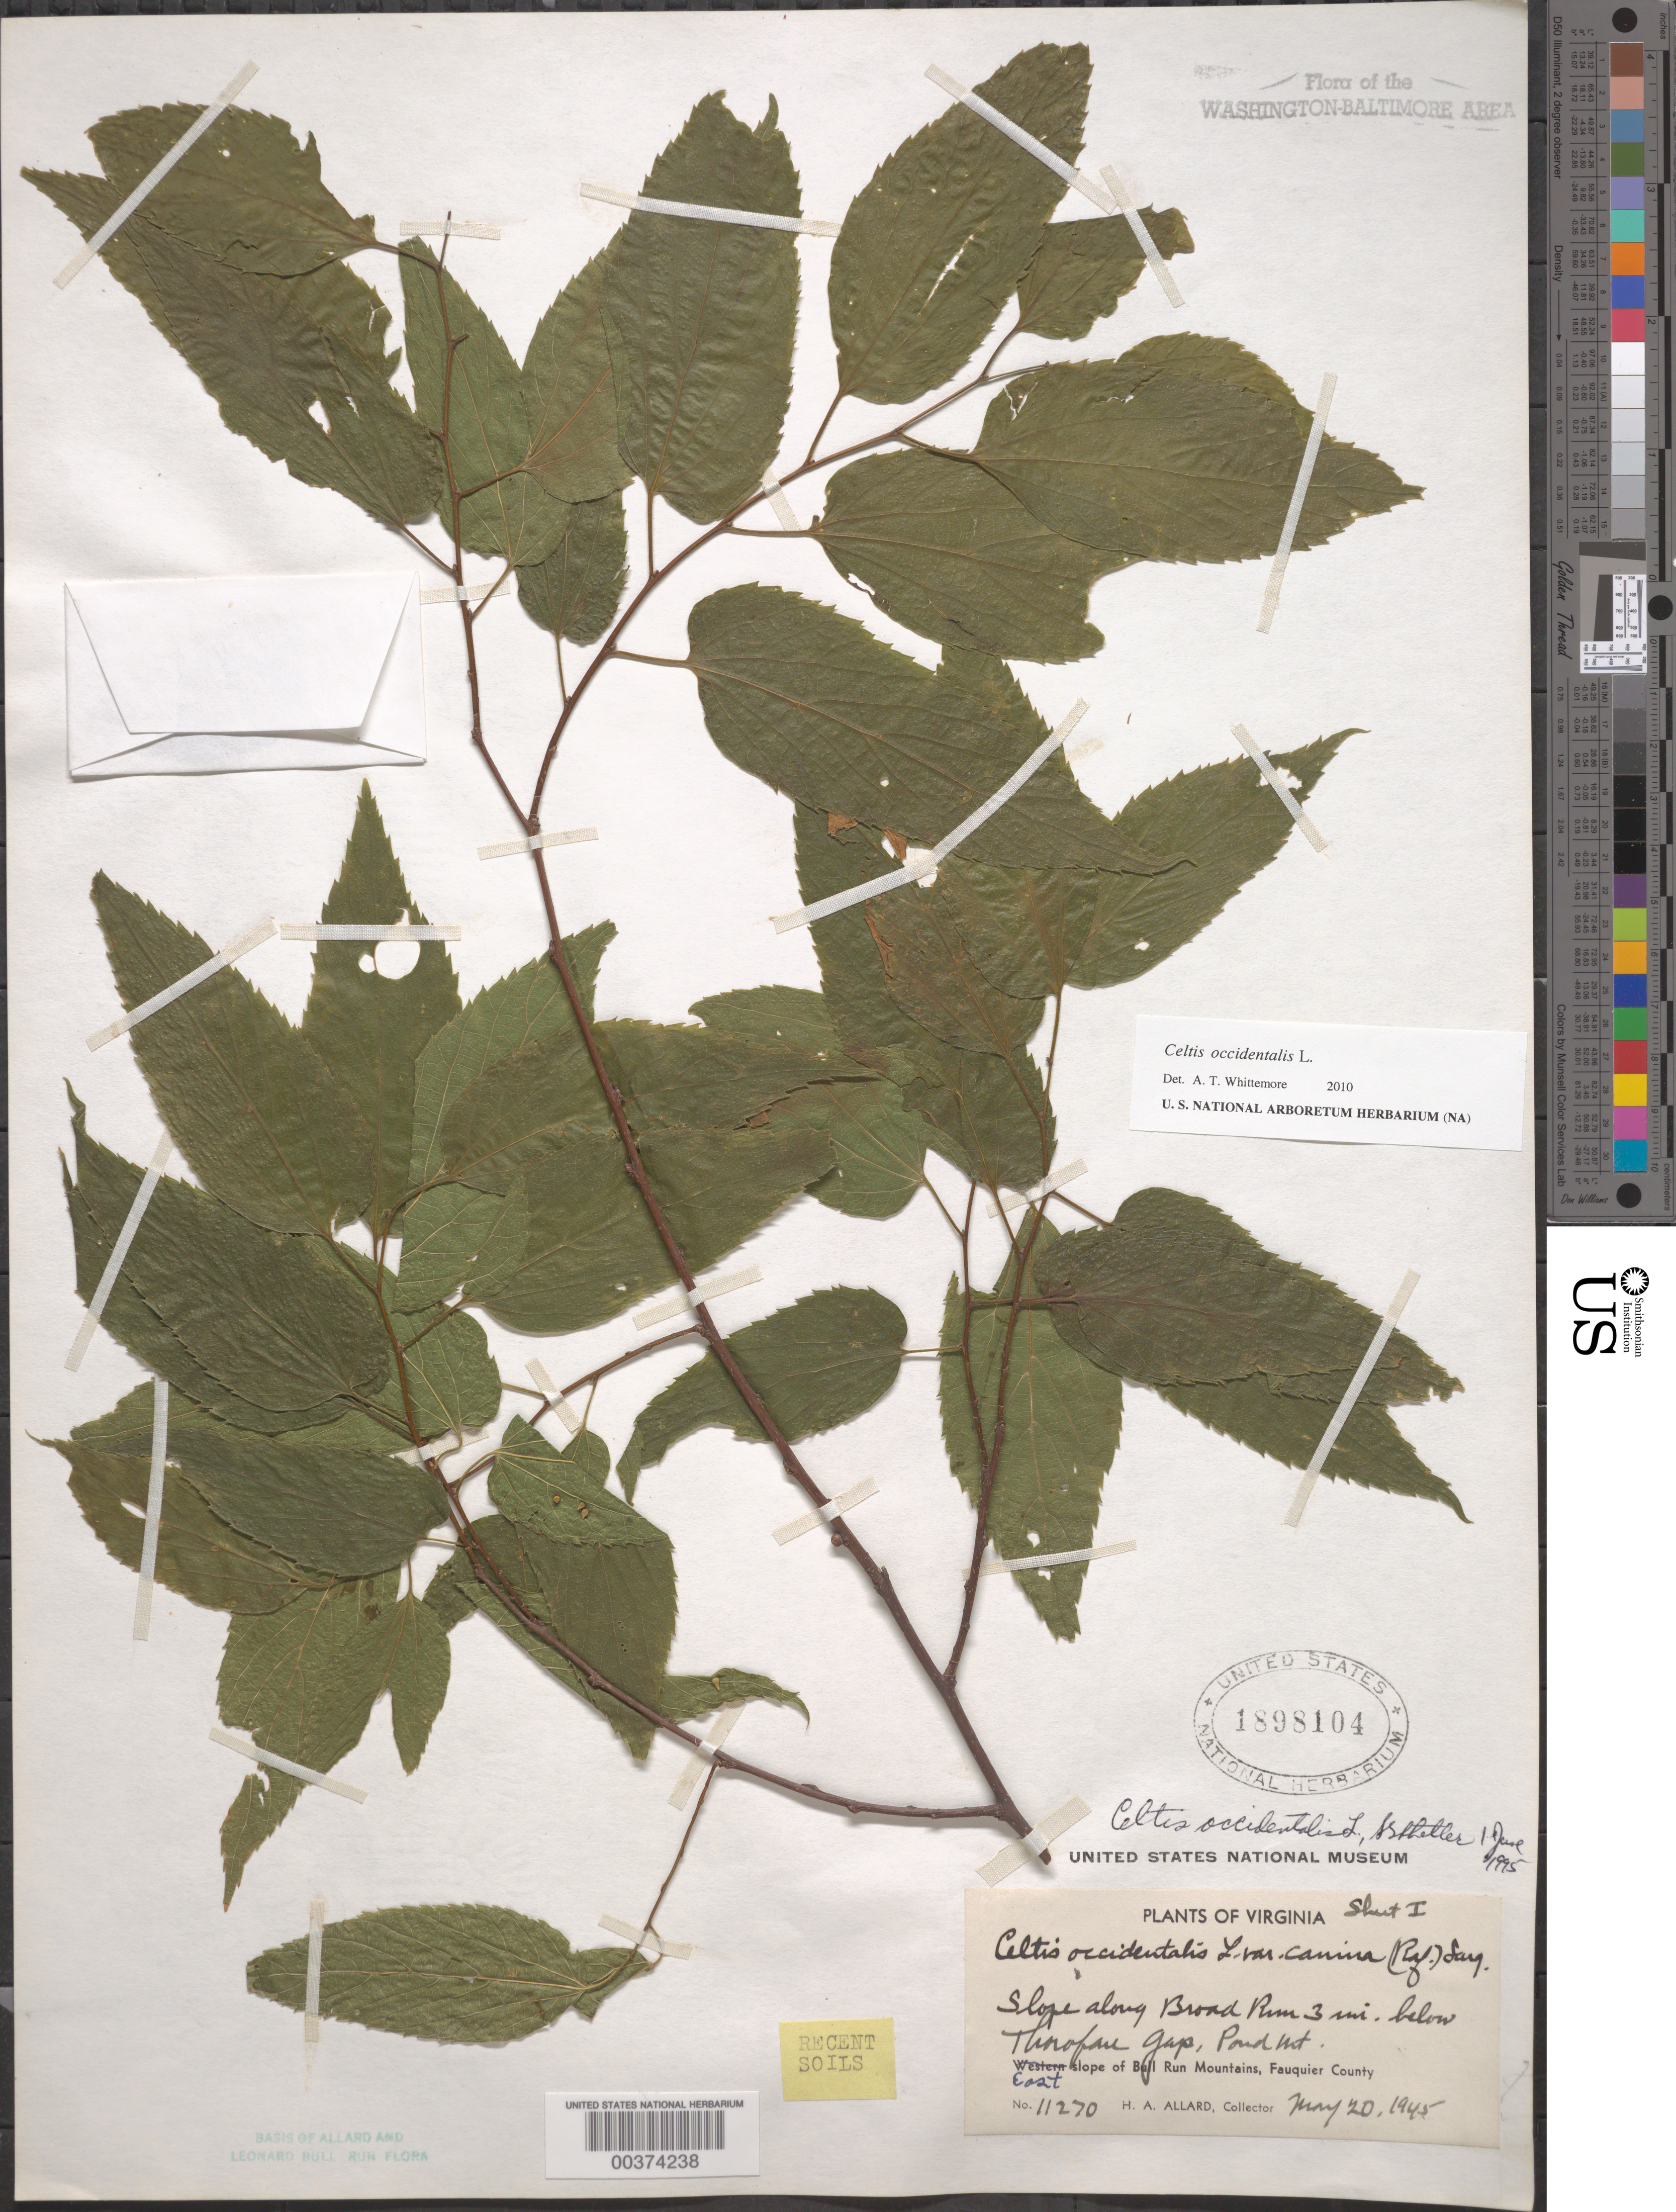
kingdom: Plantae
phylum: Tracheophyta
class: Magnoliopsida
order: Rosales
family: Cannabaceae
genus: Celtis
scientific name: Celtis occidentalis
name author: L.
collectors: H. A. Allard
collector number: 11270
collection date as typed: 20 May 1945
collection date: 1945-05-20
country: United States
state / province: Virginia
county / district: Fauquier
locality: Broad Run, below Thorofare Gap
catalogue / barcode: US 1898104